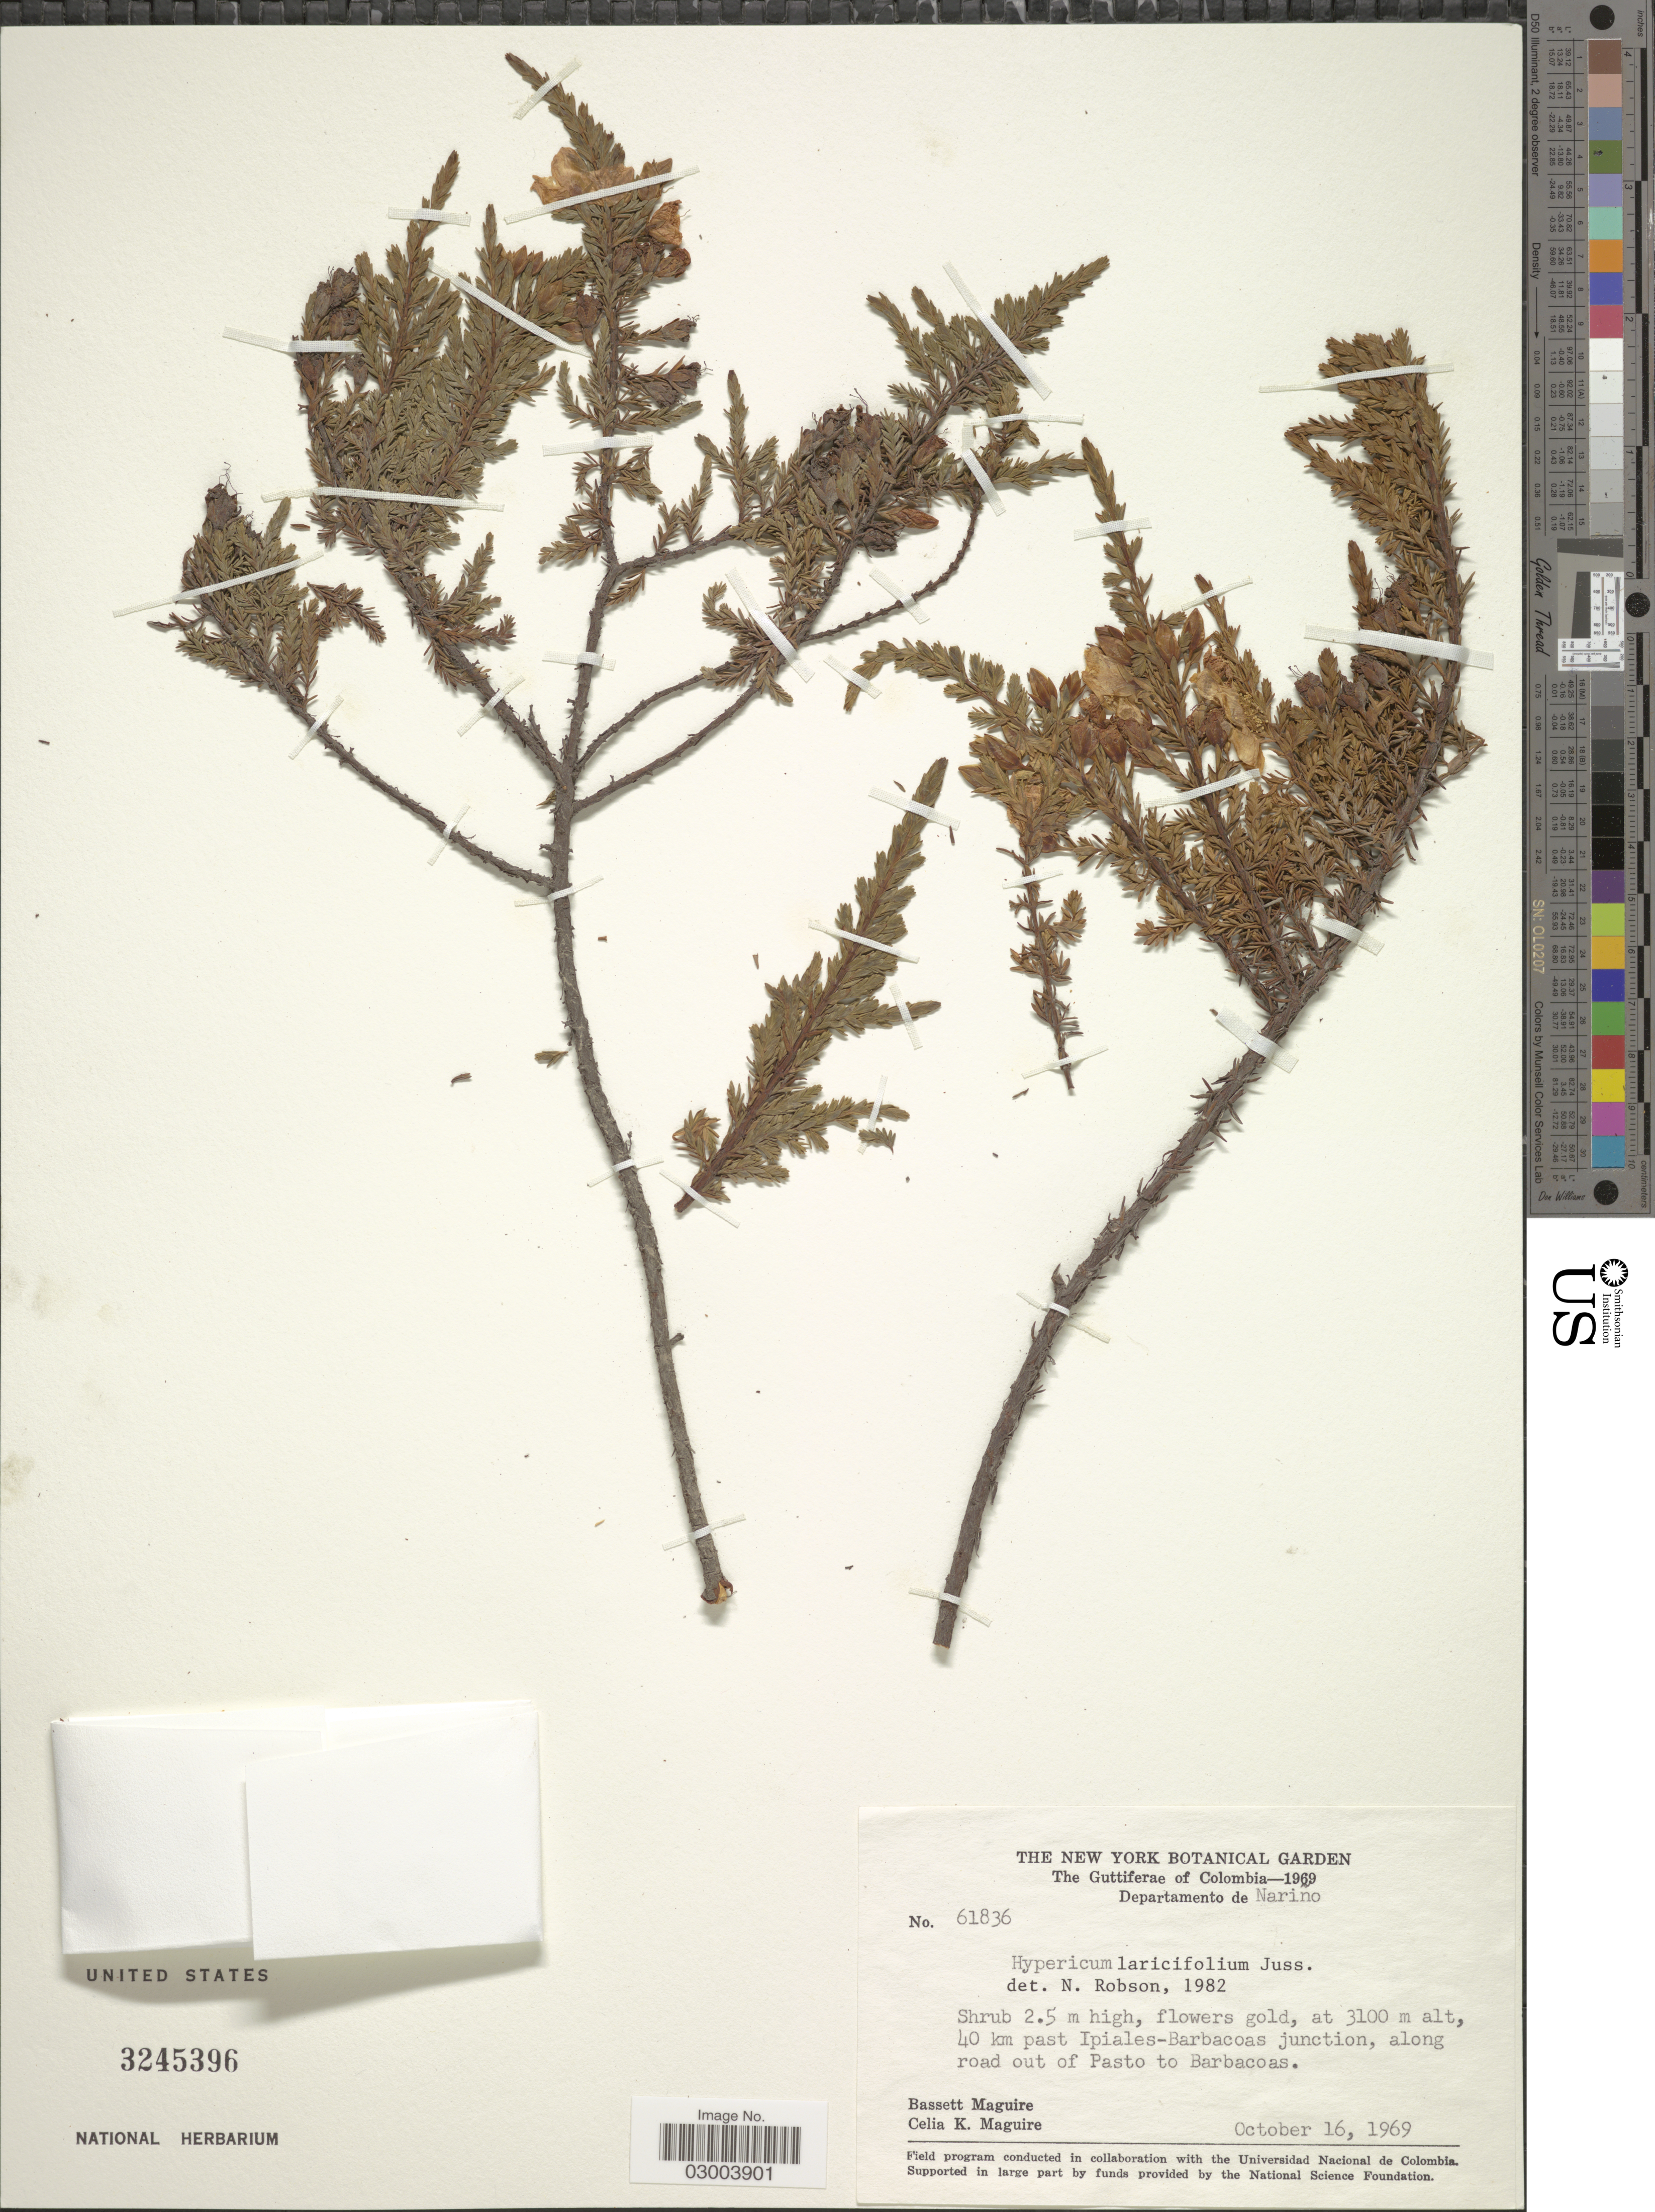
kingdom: Plantae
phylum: Tracheophyta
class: Magnoliopsida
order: Malpighiales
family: Hypericaceae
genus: Hypericum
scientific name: Hypericum laricifolium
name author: Juss.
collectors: B. Maguire & C. K. Maguire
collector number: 61836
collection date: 1969-10-16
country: Colombia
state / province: Nariño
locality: The Guttiferae of Colombia, Departamento de Narino, 40 km past Ipiales-Barbacoas junction, along road out of Pasto to Barbacoas.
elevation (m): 3100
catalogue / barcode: US 3245396